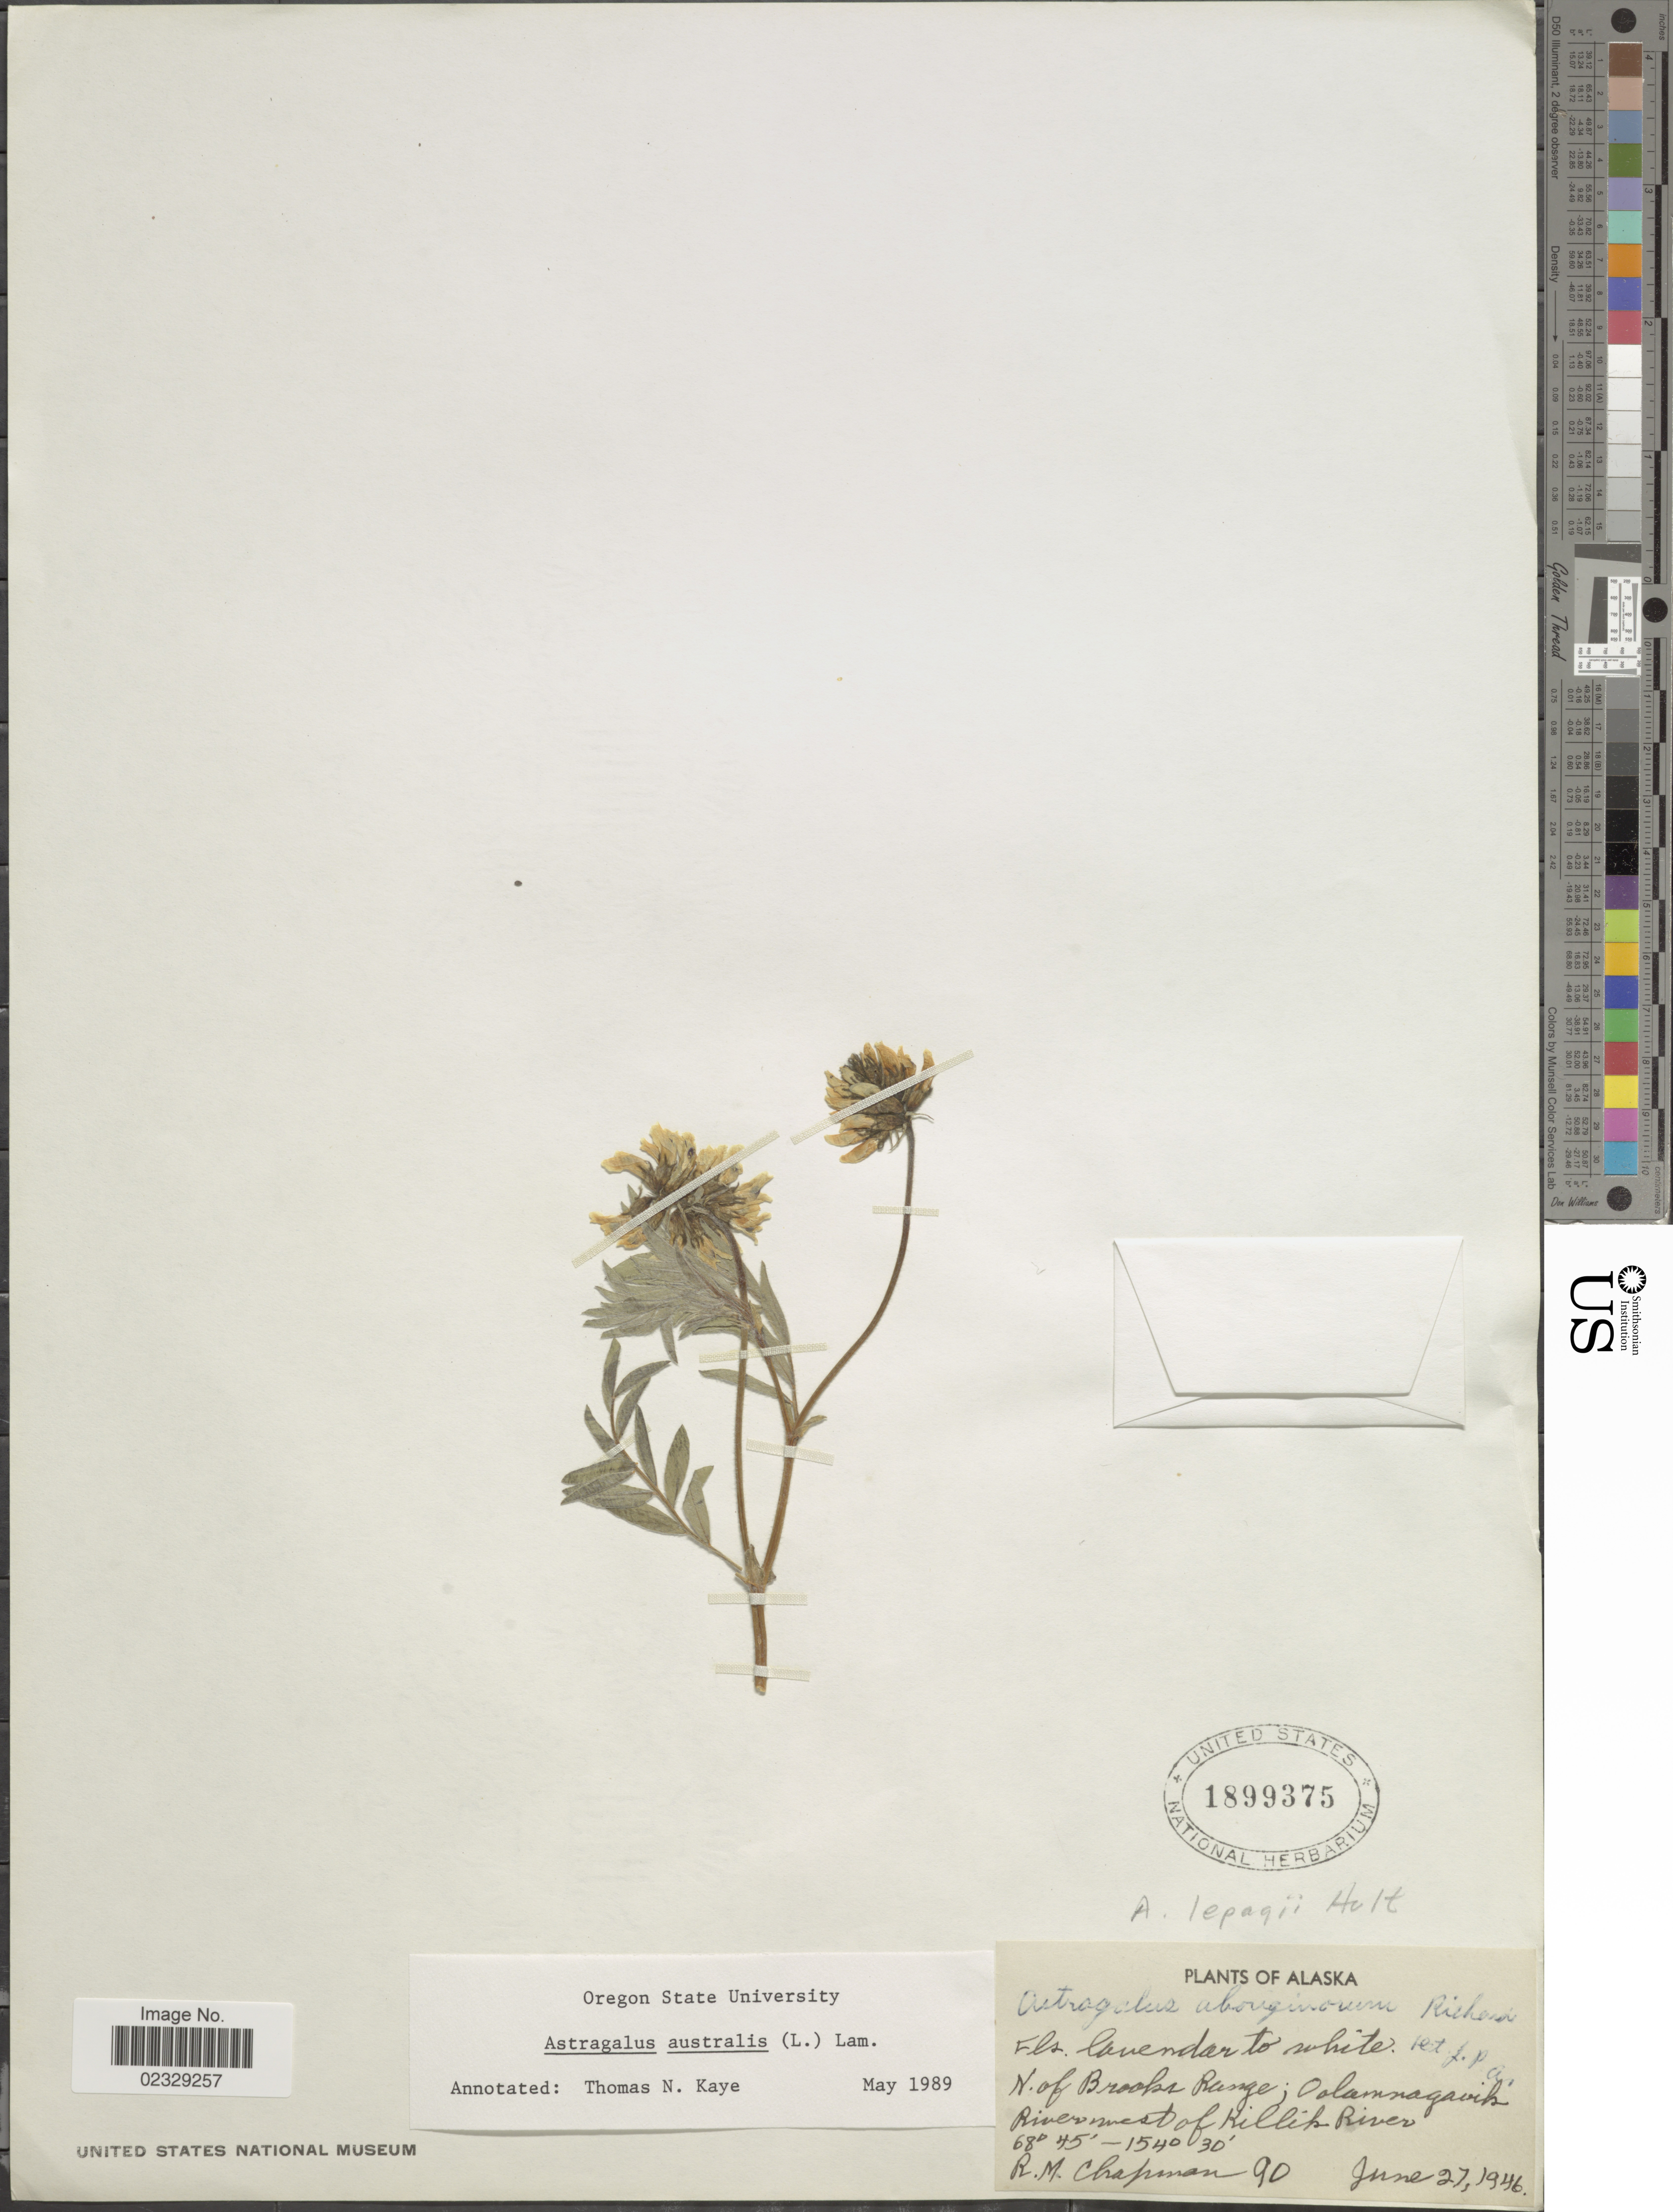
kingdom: Plantae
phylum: Tracheophyta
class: Magnoliopsida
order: Fabales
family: Fabaceae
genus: Astragalus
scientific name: Astragalus australis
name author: (L.) Lam.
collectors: R. M. Chapman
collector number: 90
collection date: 1946-06-27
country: United States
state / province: Alaska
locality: N. of Brooks Range; Oolamnagavik River west of Killik river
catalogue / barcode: US 1899375